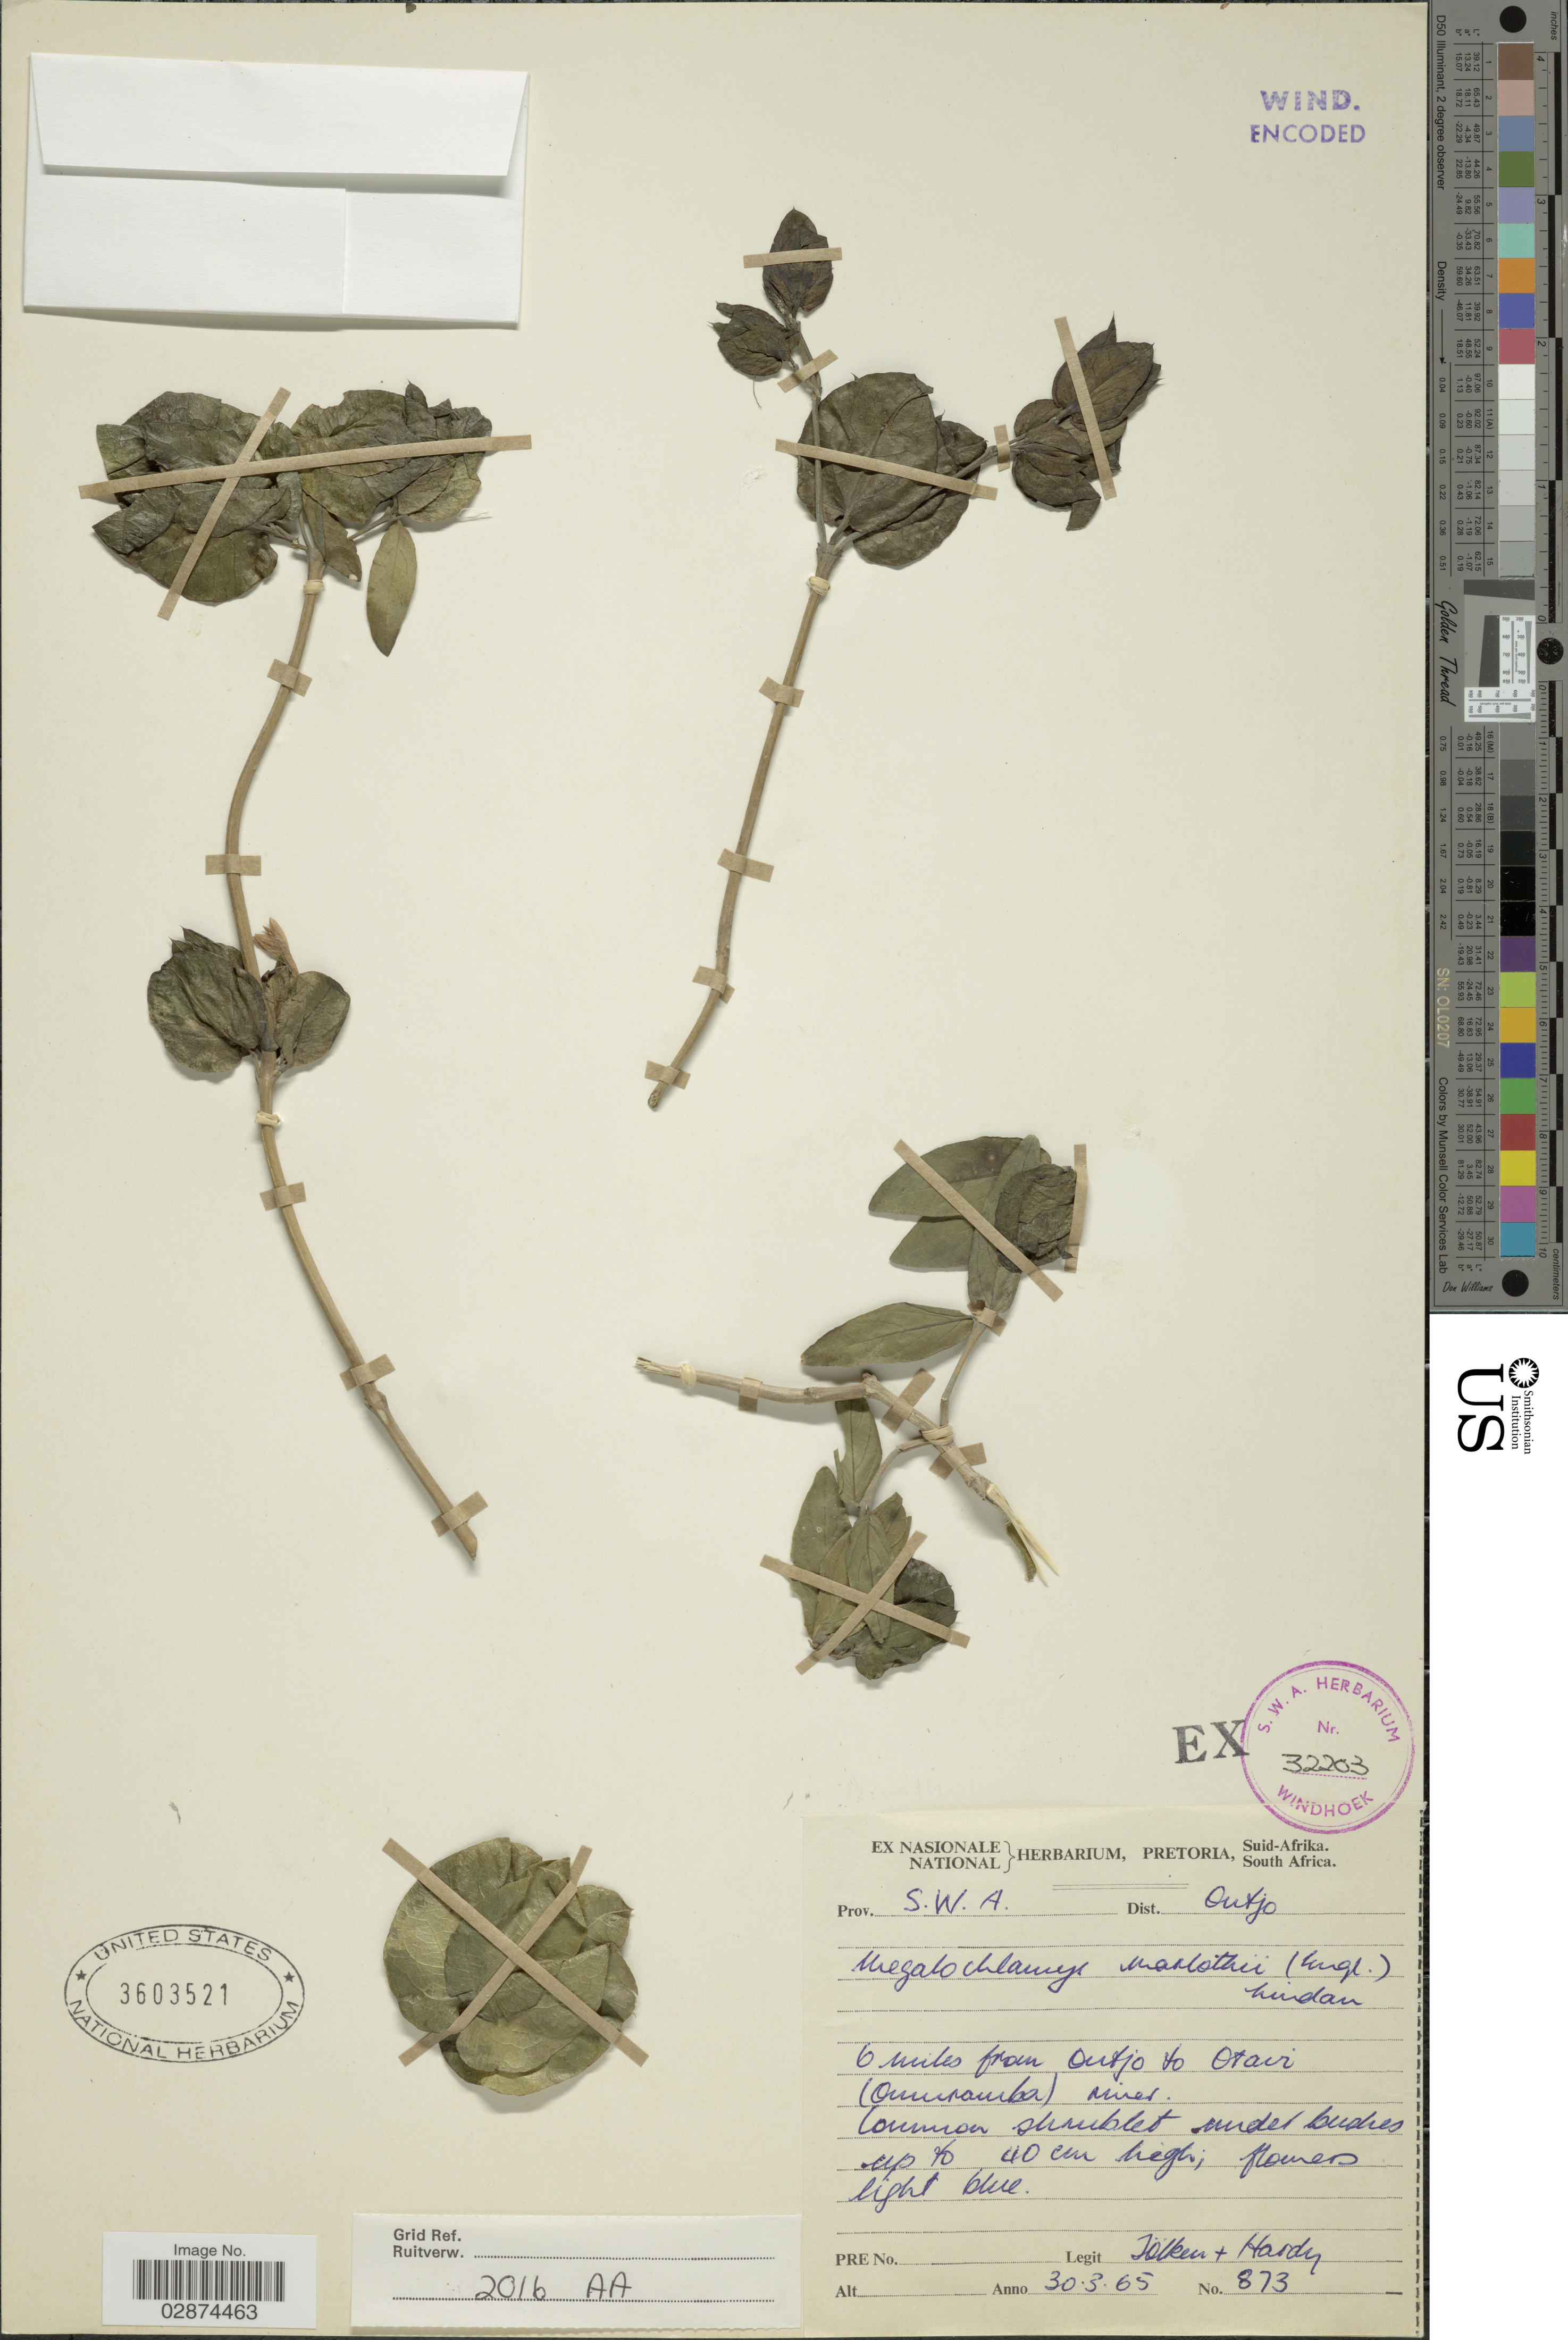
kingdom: Plantae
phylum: Tracheophyta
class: Magnoliopsida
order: Lamiales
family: Acanthaceae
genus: Megalochlamys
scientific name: Megalochlamys marlothii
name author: (Engl.) Lindau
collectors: Tolken & -. Hardy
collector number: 873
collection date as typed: Transcribed d/m/y: 30/3/65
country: Namibia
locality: Prov. S.W.A. Dist. Outjo. 6 miles from Outjo to Otavi. (Omuramba) river.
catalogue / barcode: US 3603521